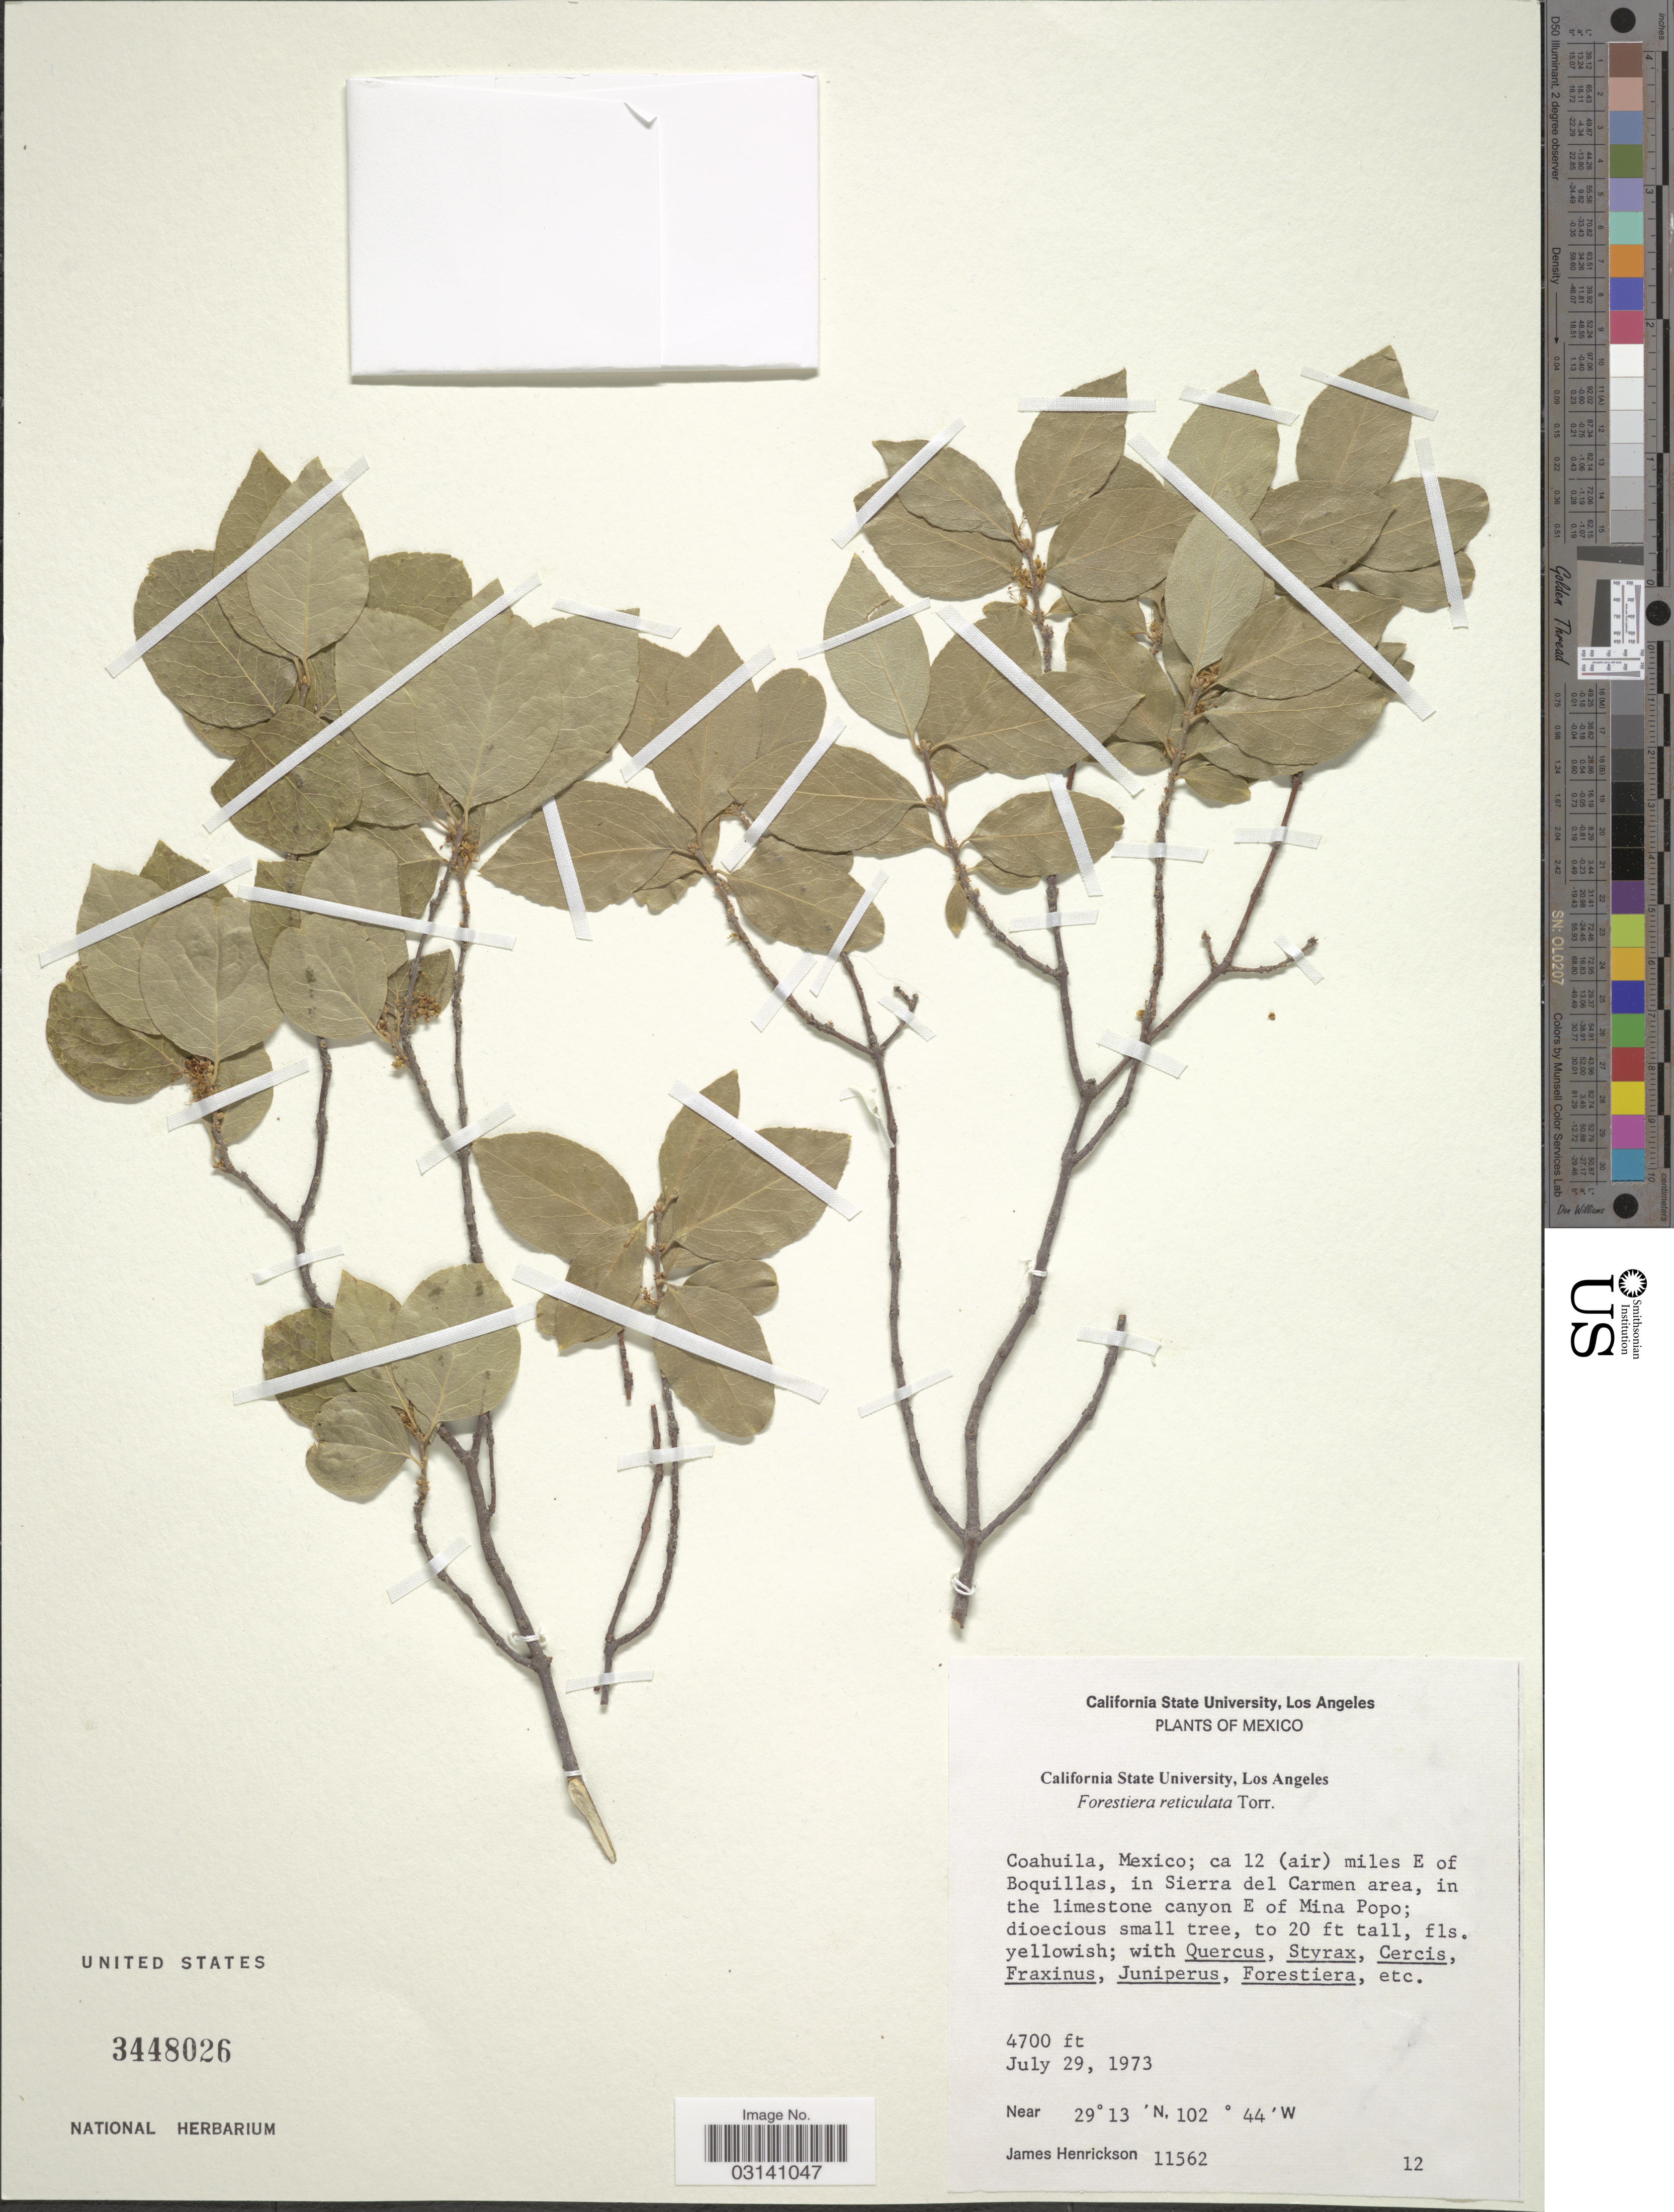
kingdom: Plantae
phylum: Tracheophyta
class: Magnoliopsida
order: Lamiales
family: Oleaceae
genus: Forestiera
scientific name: Forestiera reticulata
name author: Torr. in Emory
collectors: J. Henrickson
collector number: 11562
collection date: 1973-07-29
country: Mexico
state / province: Coahuila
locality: Ca 12 (air) miles E of Boquillas, in Sierra del Carmen area, in the limestone canyon E of Mina Popo.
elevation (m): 1433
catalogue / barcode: US 3448026